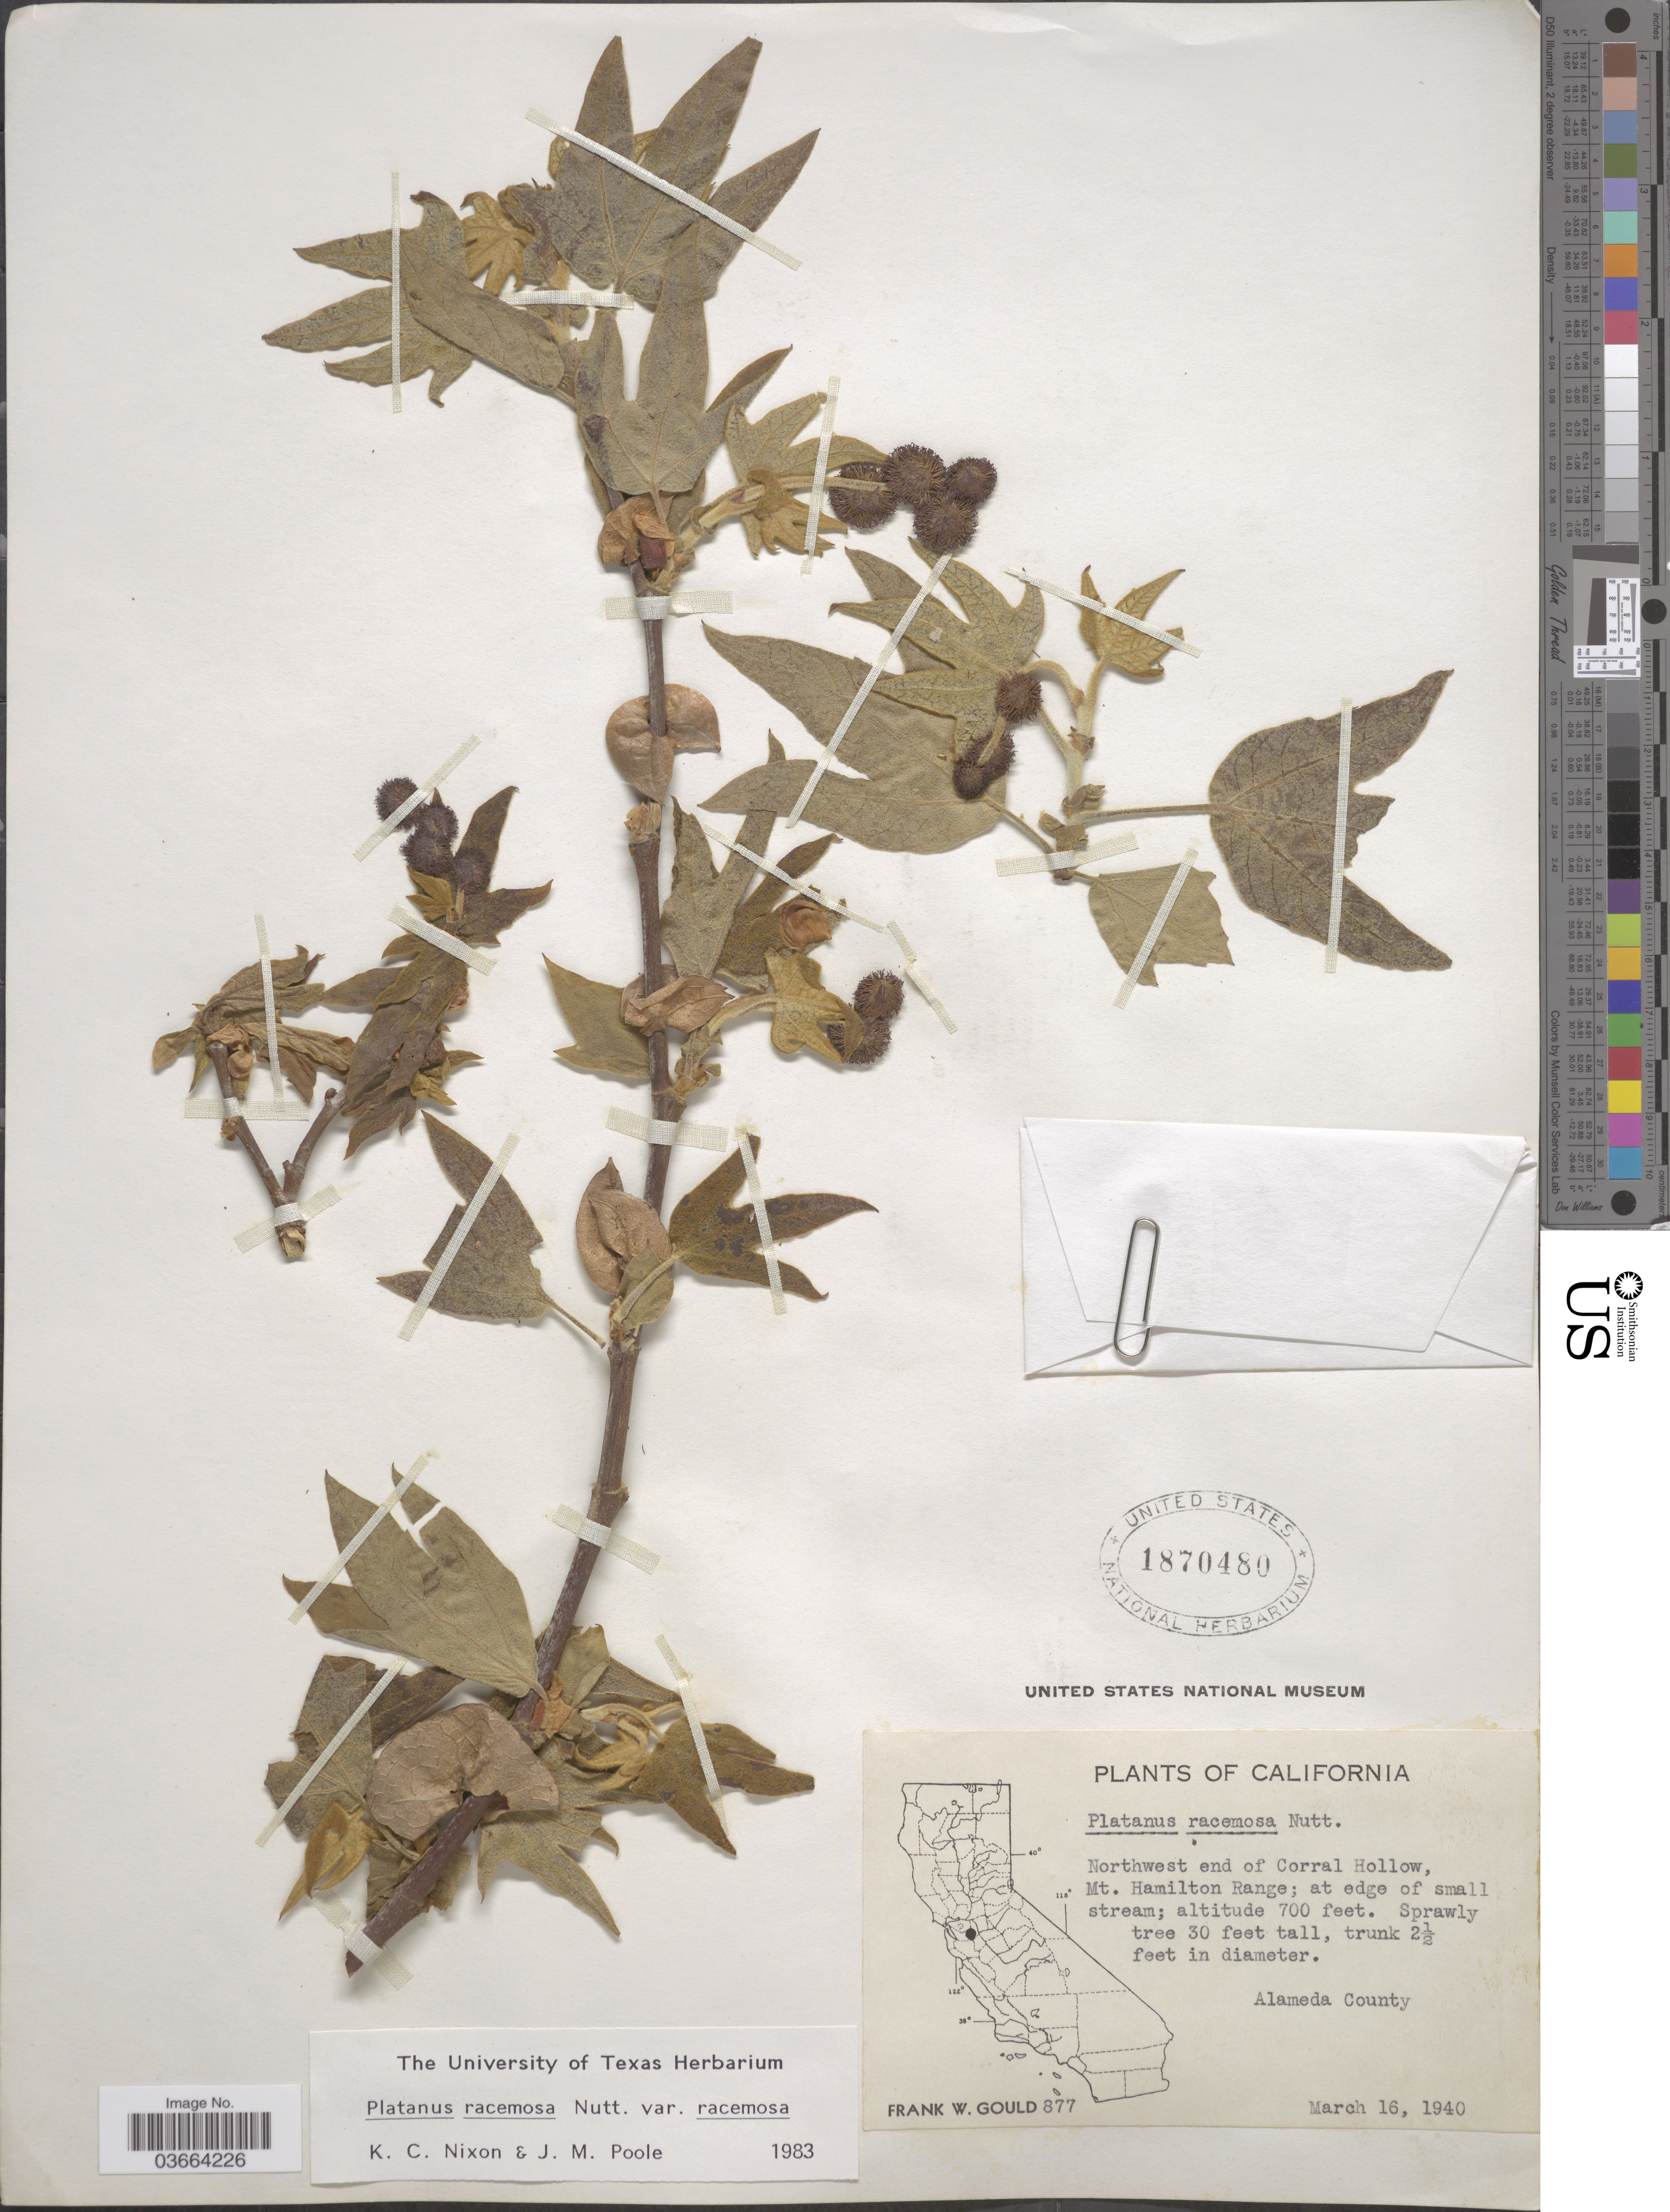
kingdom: Plantae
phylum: Tracheophyta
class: Magnoliopsida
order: Proteales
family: Platanaceae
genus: Platanus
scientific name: Platanus racemosa var. racemosa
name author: Nutt.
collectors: F. W. Gould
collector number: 877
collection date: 1940-03-16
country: United States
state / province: California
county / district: Alameda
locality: Northwest end of Corral Hollow, Mt. Hamilton Range; at edge of small stream. Alameda County.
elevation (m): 213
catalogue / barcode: US 1870480